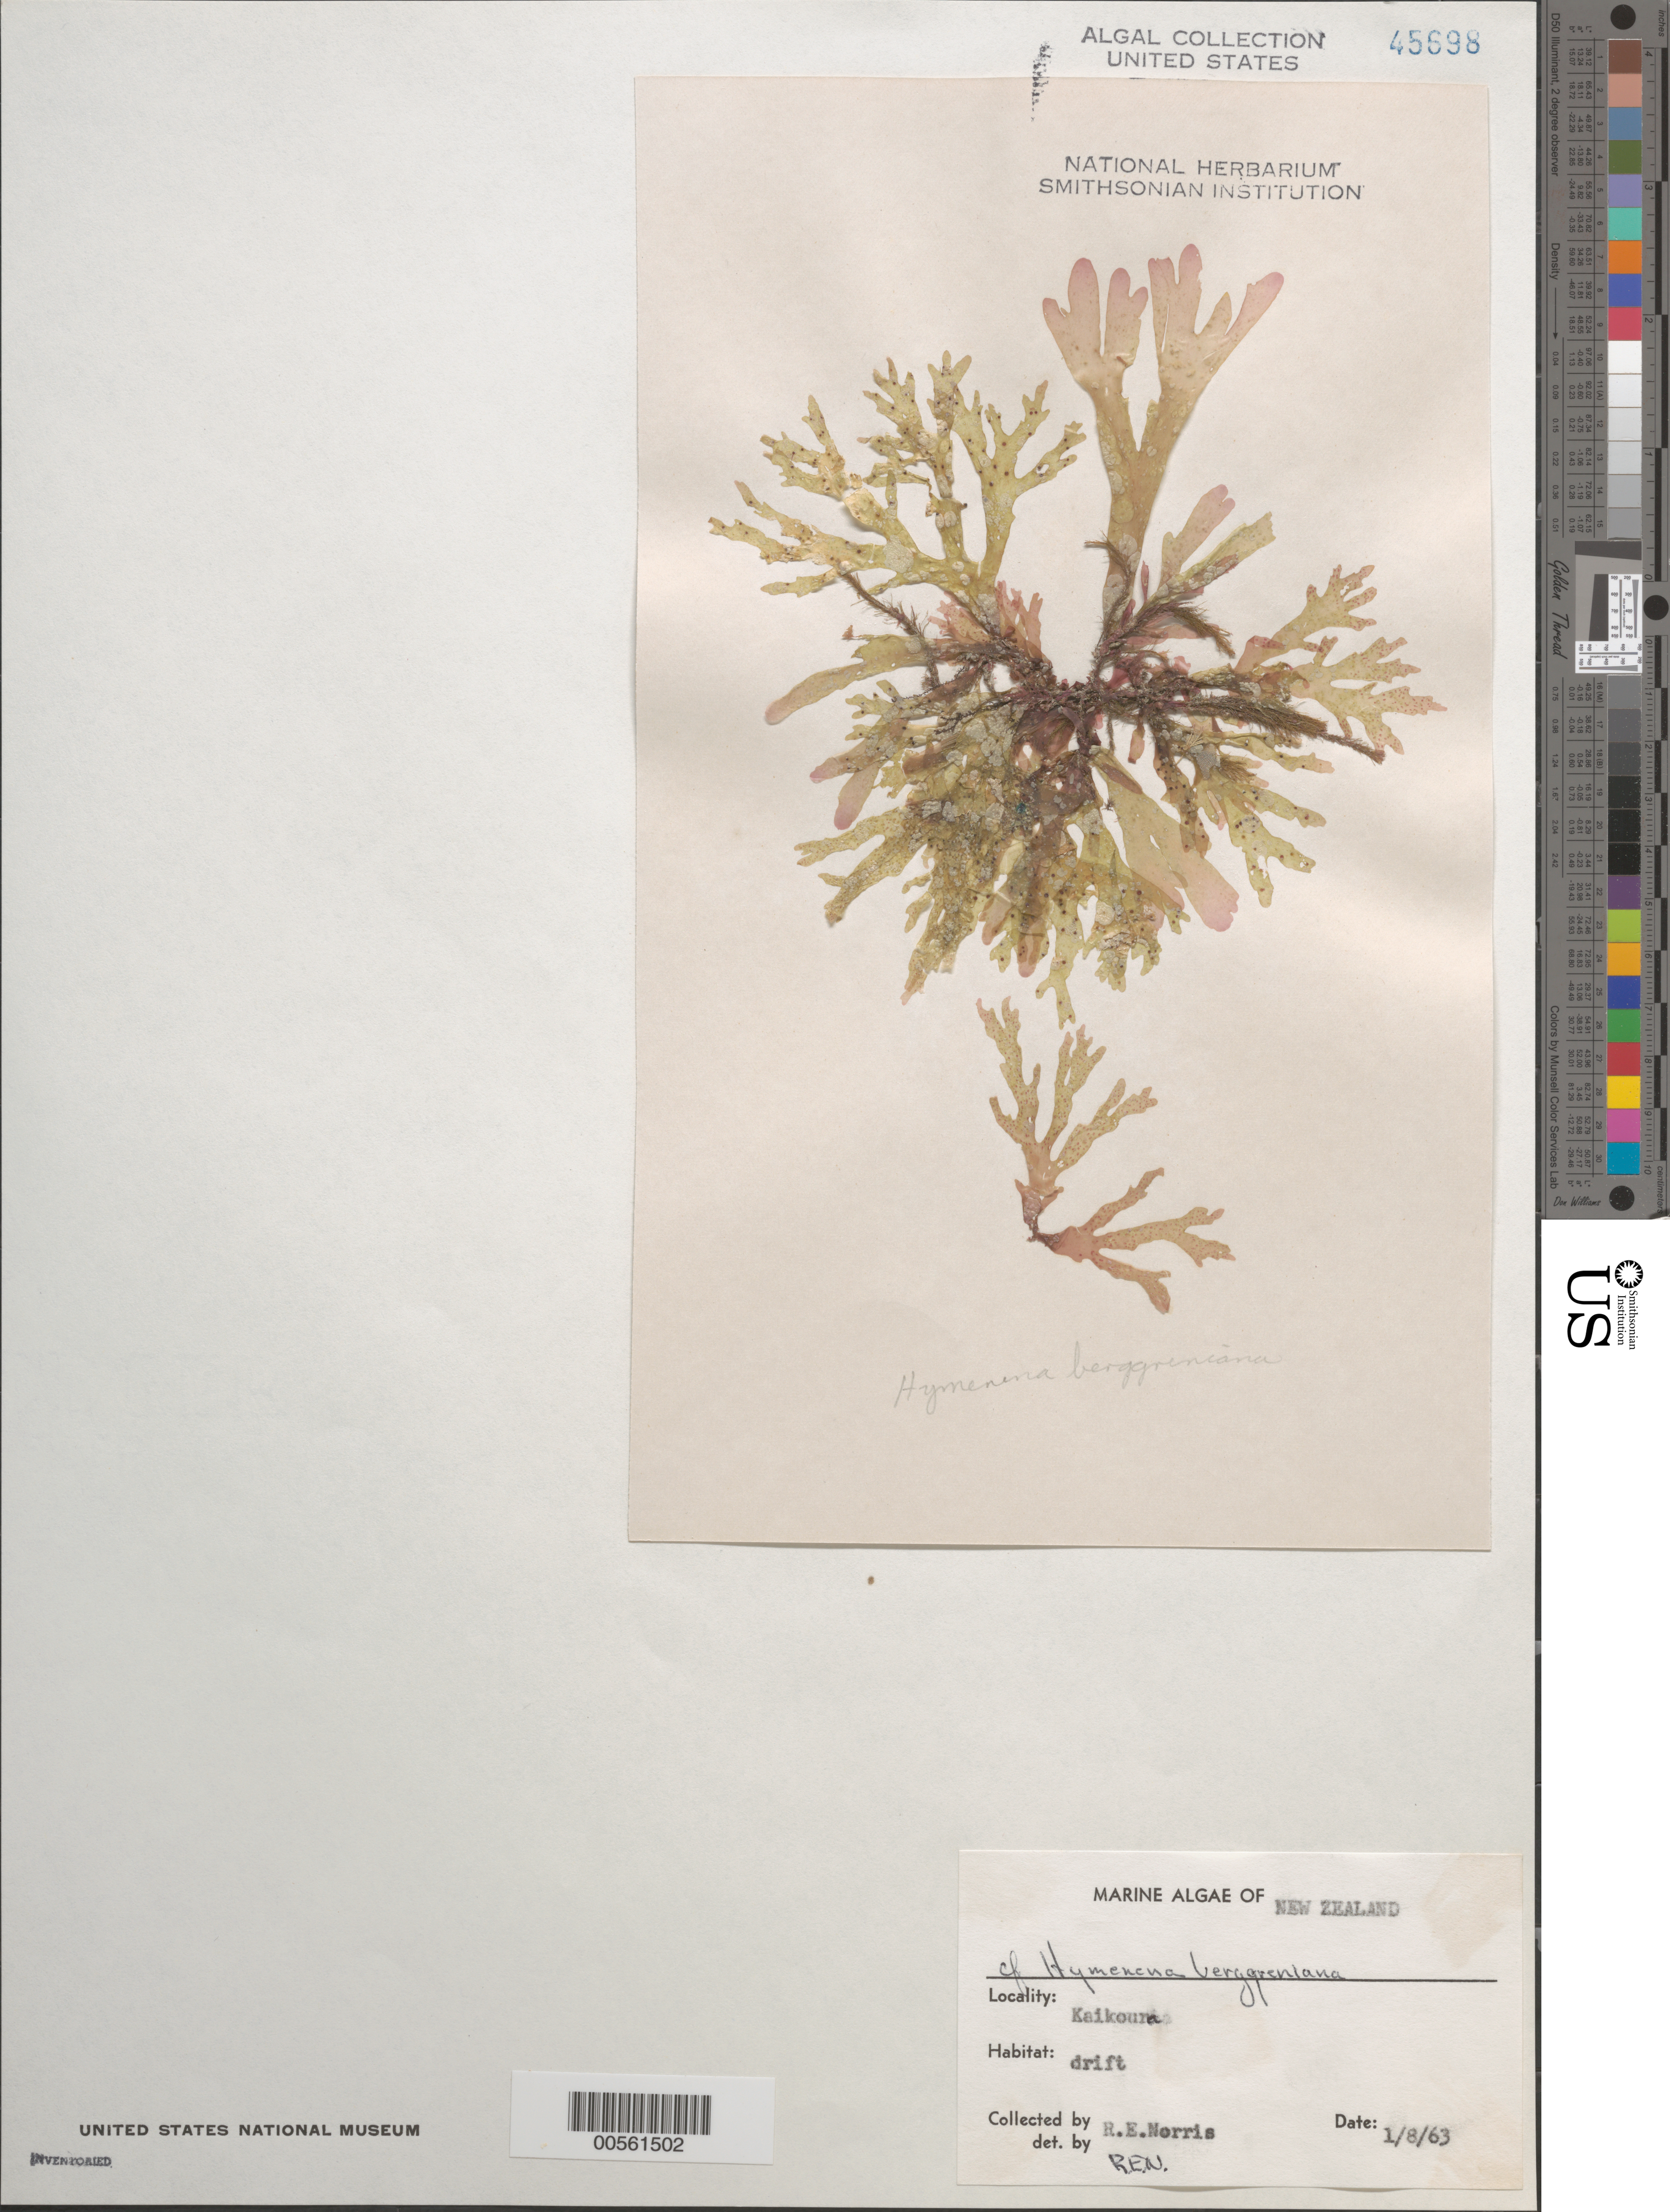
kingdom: Plantae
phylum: Rhodophyta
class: Florideophyceae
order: Ceramiales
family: Delesseriaceae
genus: Hymenena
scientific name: Hymenena berggreniana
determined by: Norris, R. E.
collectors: R. E. Norris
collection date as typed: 08 Jul 1963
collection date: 1963-07-08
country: New Zealand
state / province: Canterbury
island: South Island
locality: Kaikoura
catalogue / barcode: US 45698